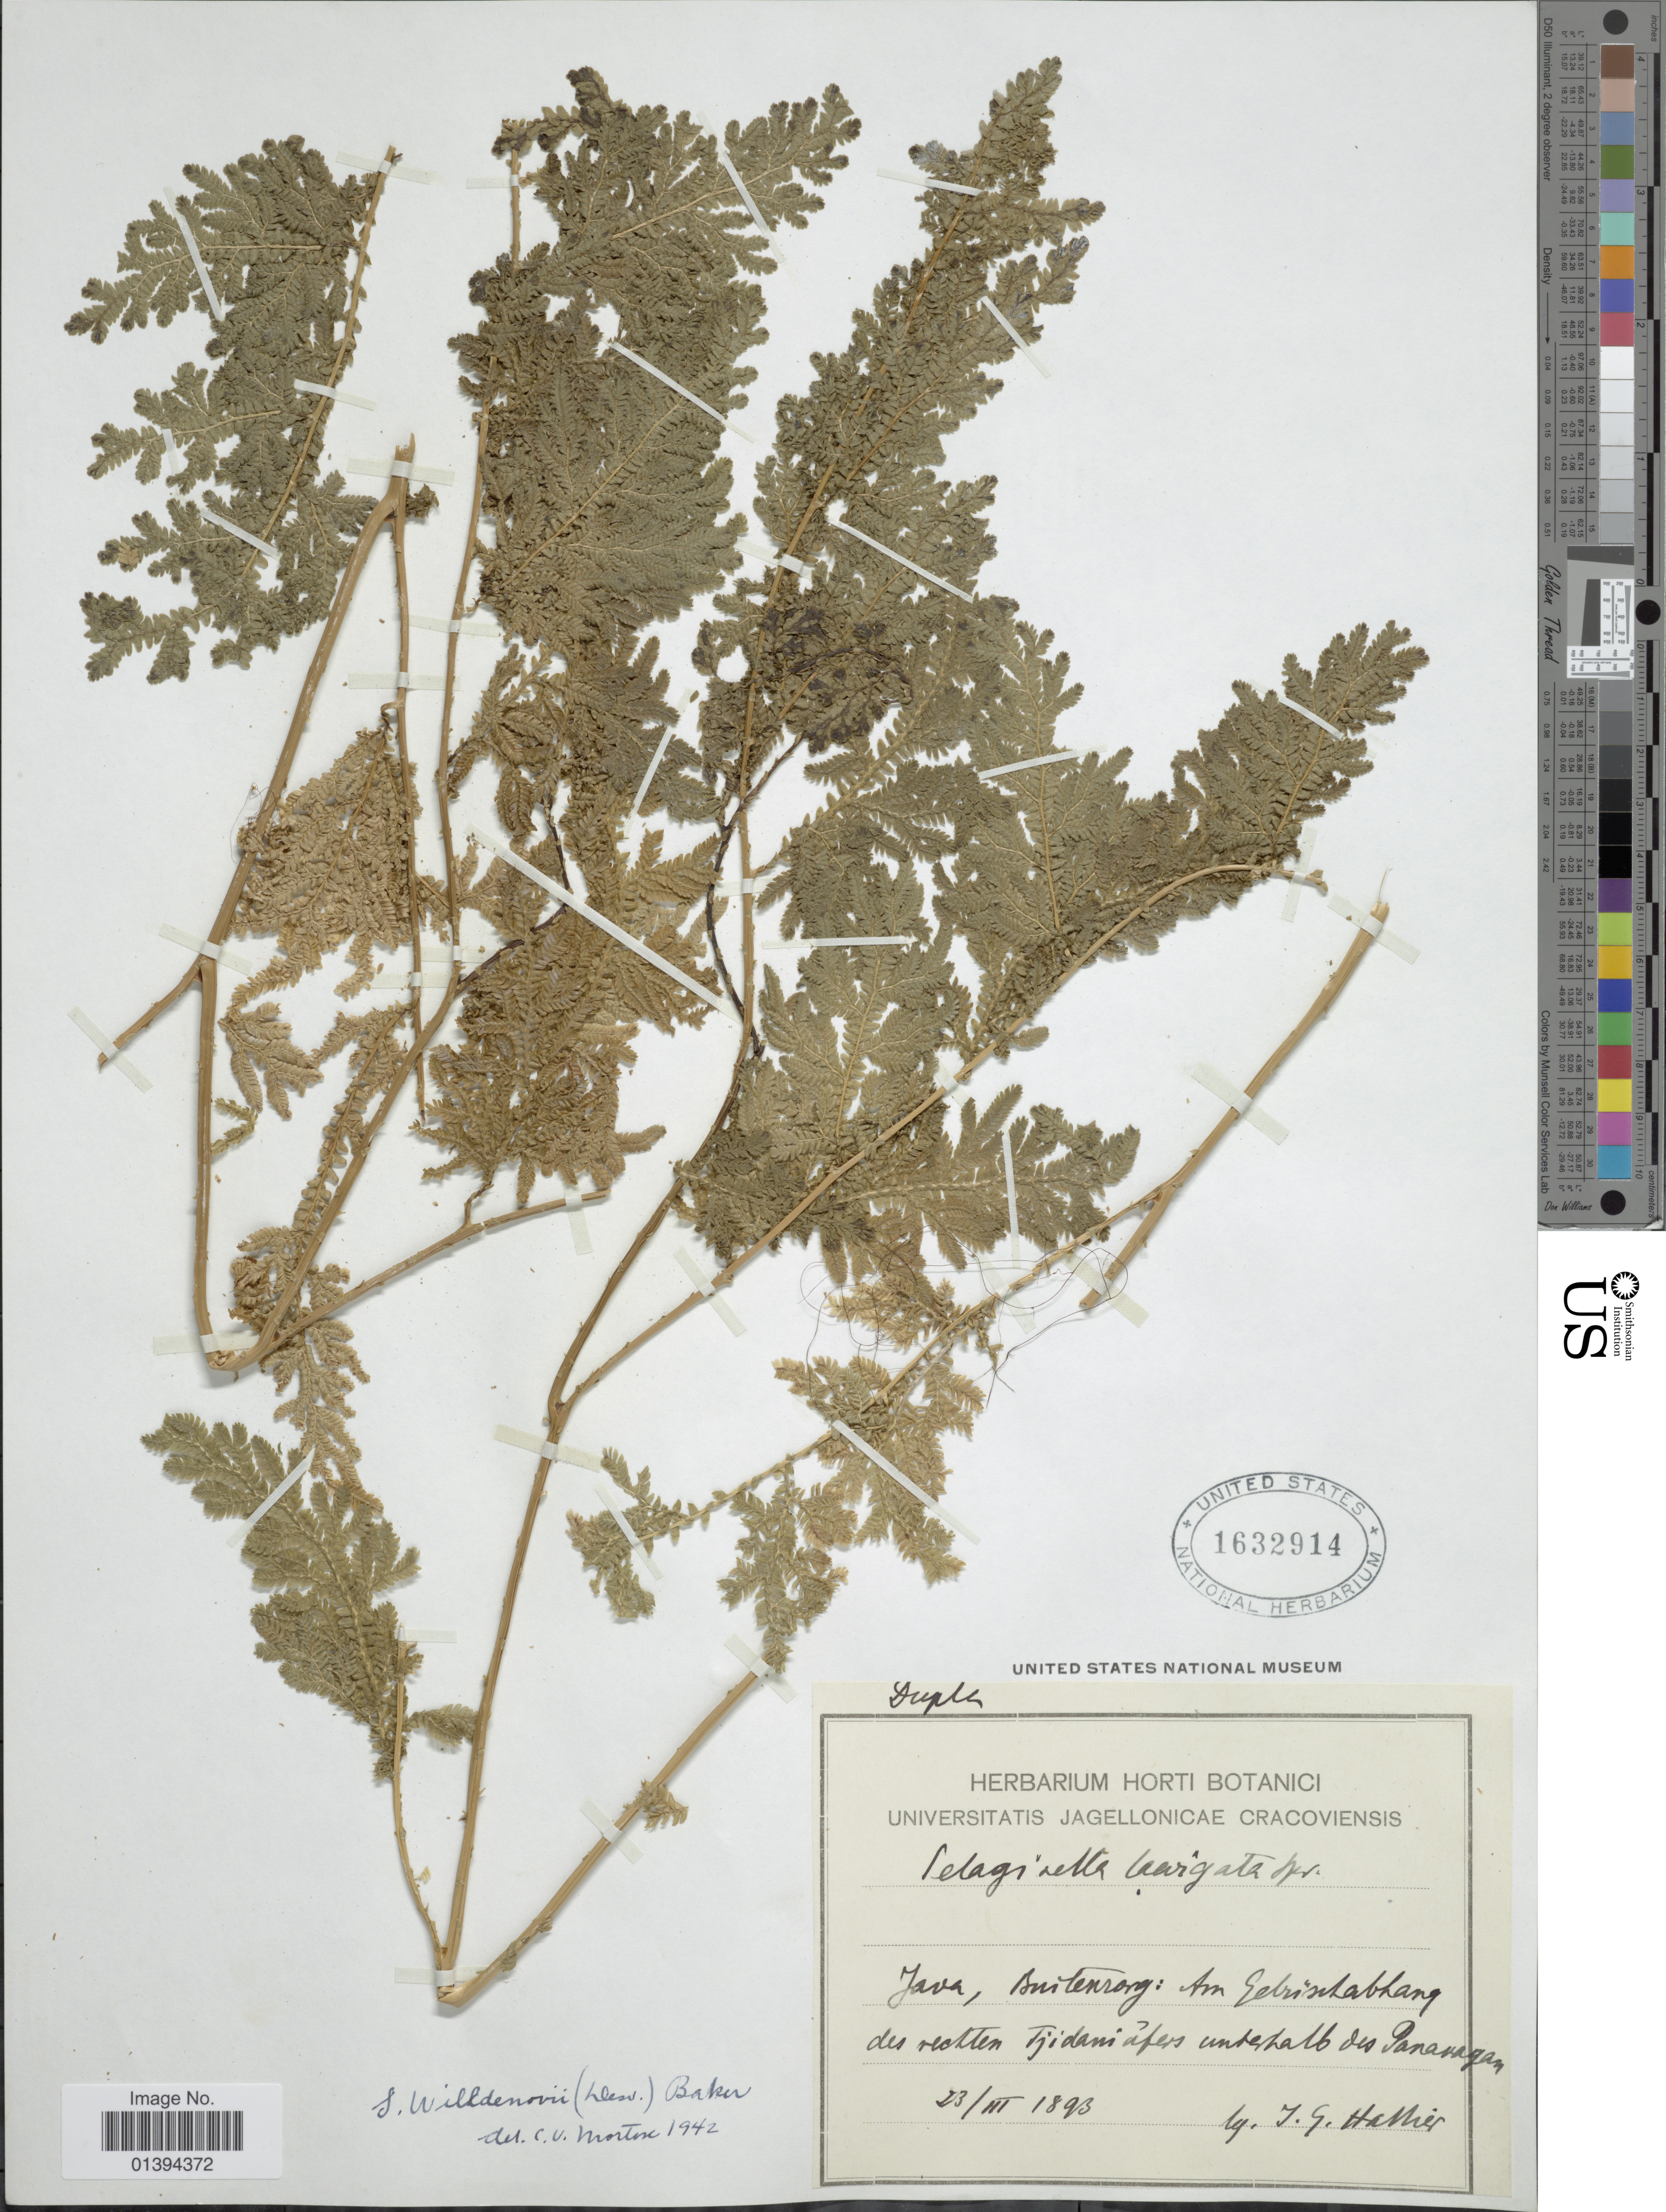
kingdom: Plantae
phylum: Tracheophyta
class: Lycopodiopsida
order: Selaginellales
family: Selaginellaceae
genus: Selaginella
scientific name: Selaginella willdenowii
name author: (Desv. ex Poir.) Baker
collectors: H. G. Hallier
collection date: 1893-03-23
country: Indonesia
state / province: Java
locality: Buitenzorg: Am Gebuschlabhang des rectten Tjidaniafers underhalb des Panaragan [interpreted]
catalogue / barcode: US 1632914